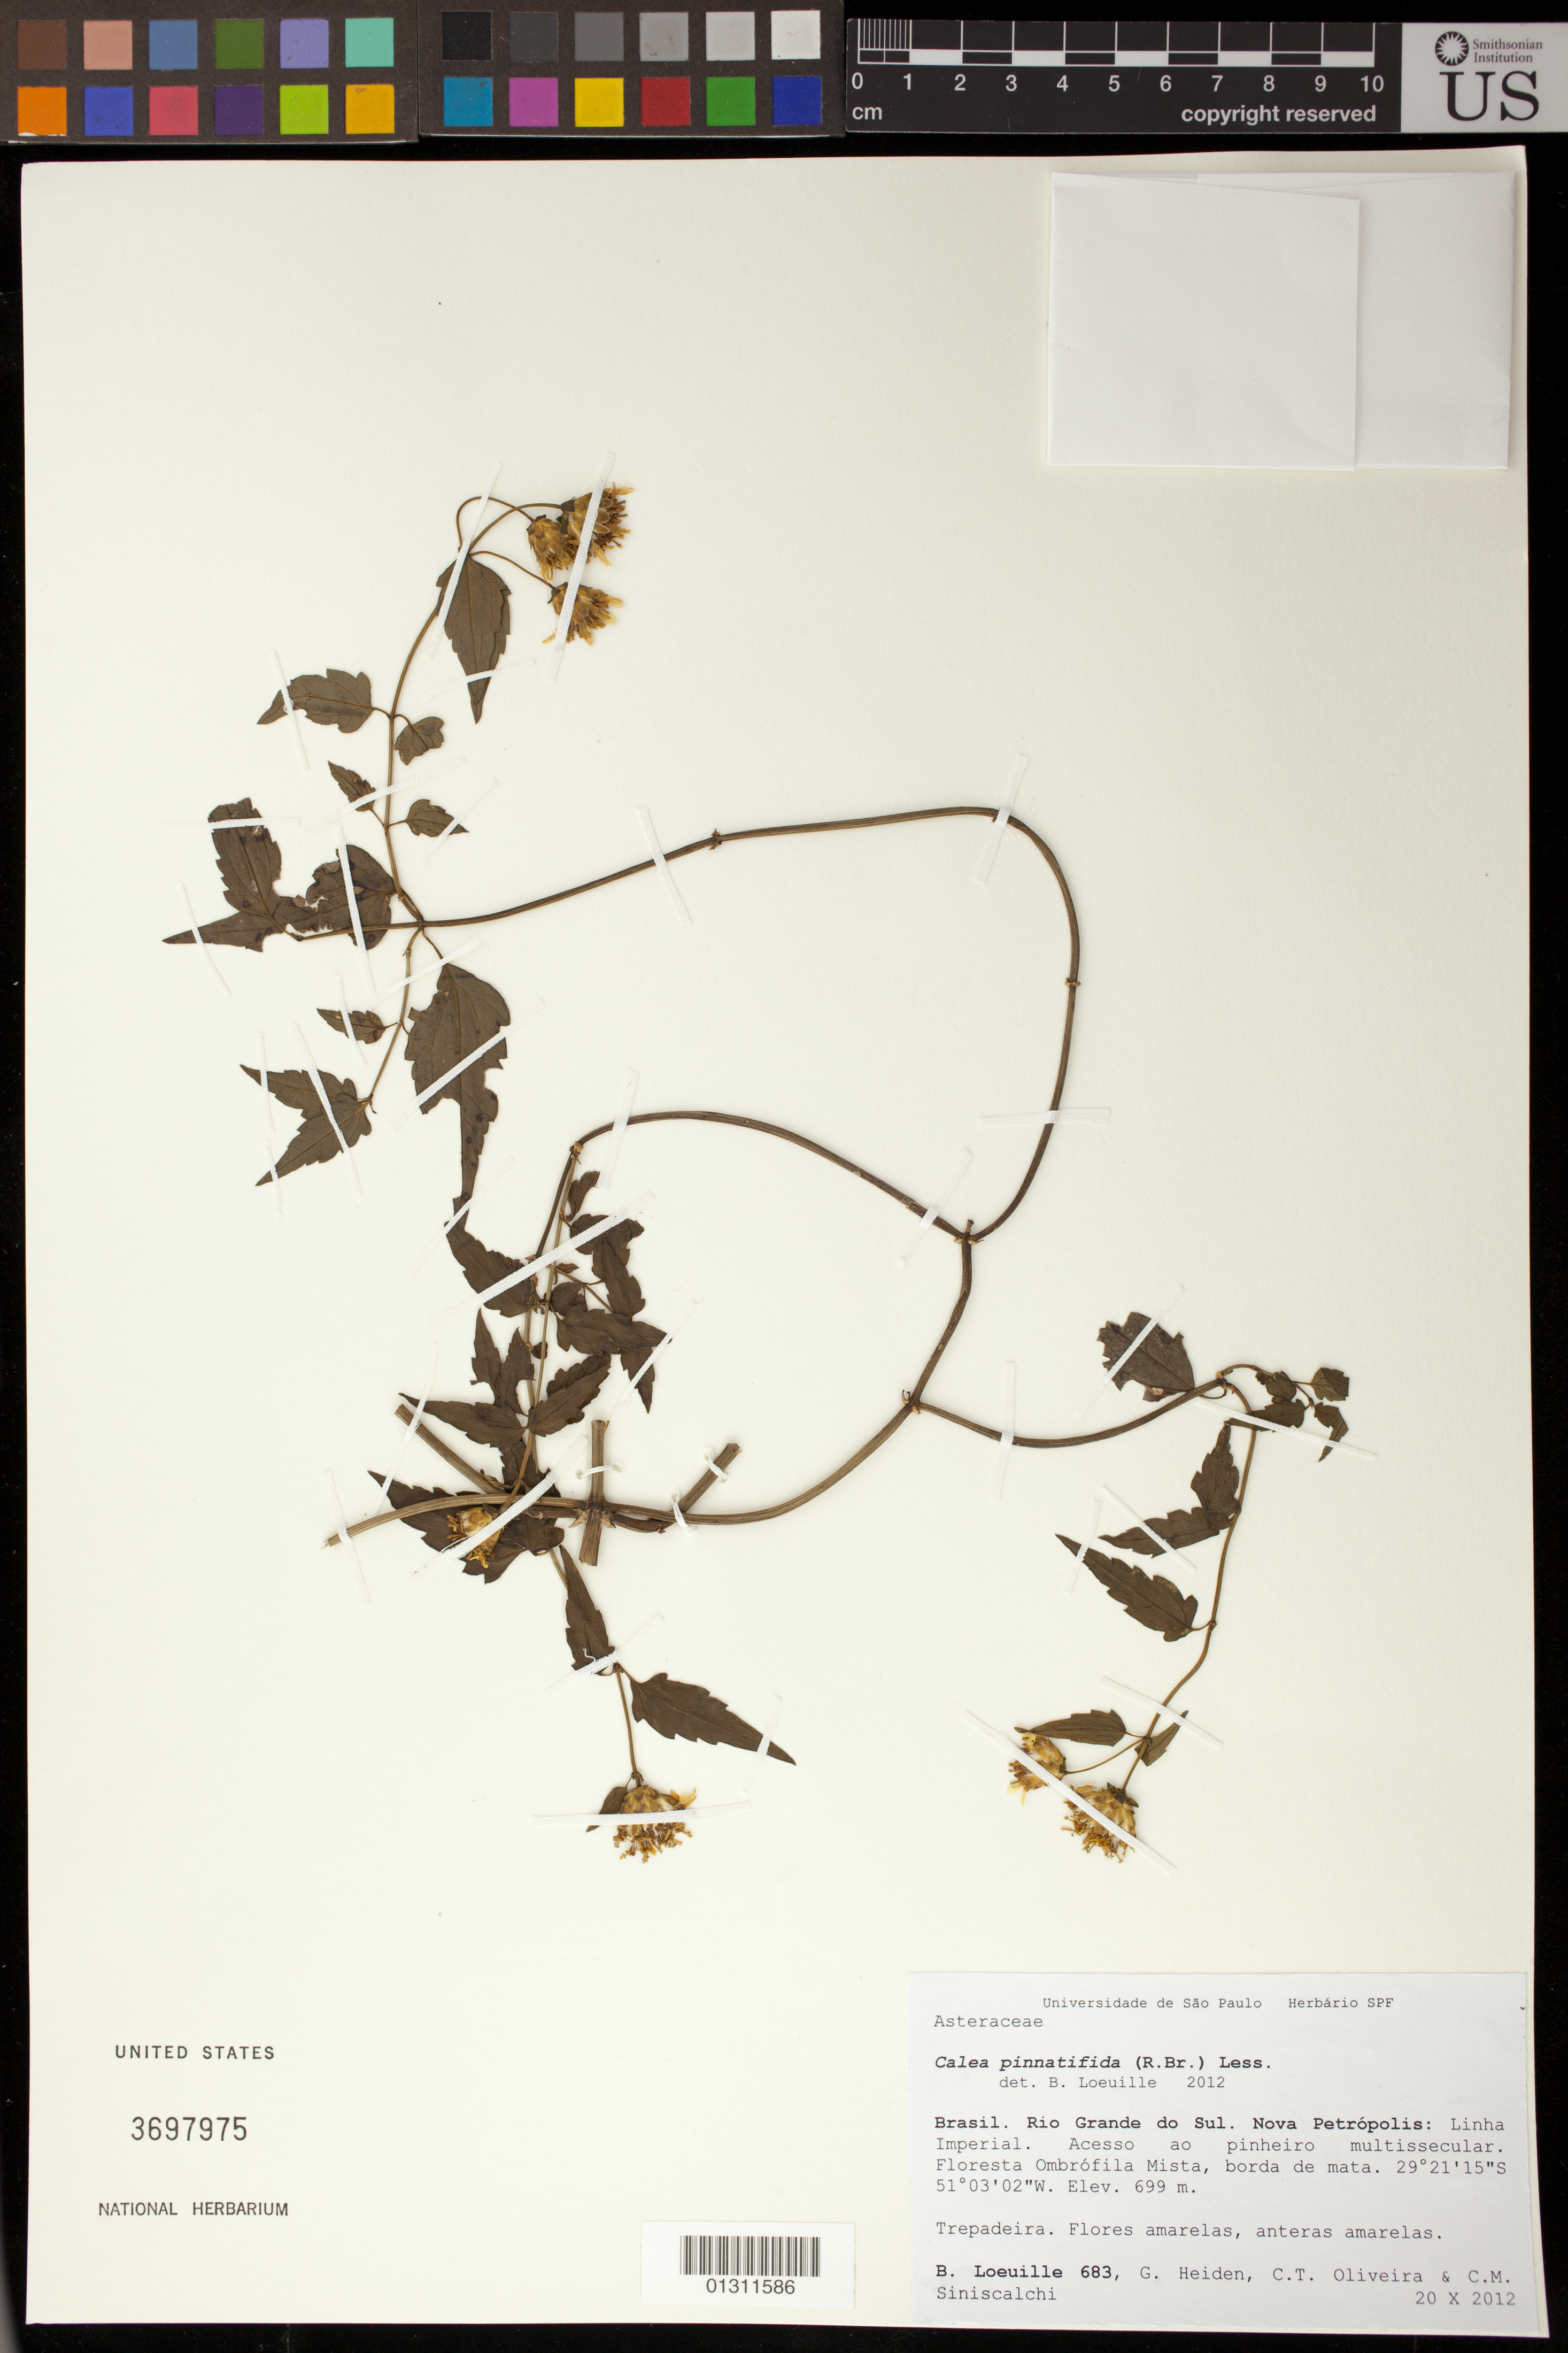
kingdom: Plantae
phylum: Tracheophyta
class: Magnoliopsida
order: Asterales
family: Asteraceae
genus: Calea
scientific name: Calea pinnatifida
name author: Banks ex Steud.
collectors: B. Loeuille, G. Heiden & C. T. Oliveira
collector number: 683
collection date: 2012-10-20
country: Brazil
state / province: Rio Grande do Sul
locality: Nova Petropolis: Linha Imperial. Acesso ao pinheiro multissecular. Floresta Ombrofila Mista, borda de mata.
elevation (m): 699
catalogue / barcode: US 3697975